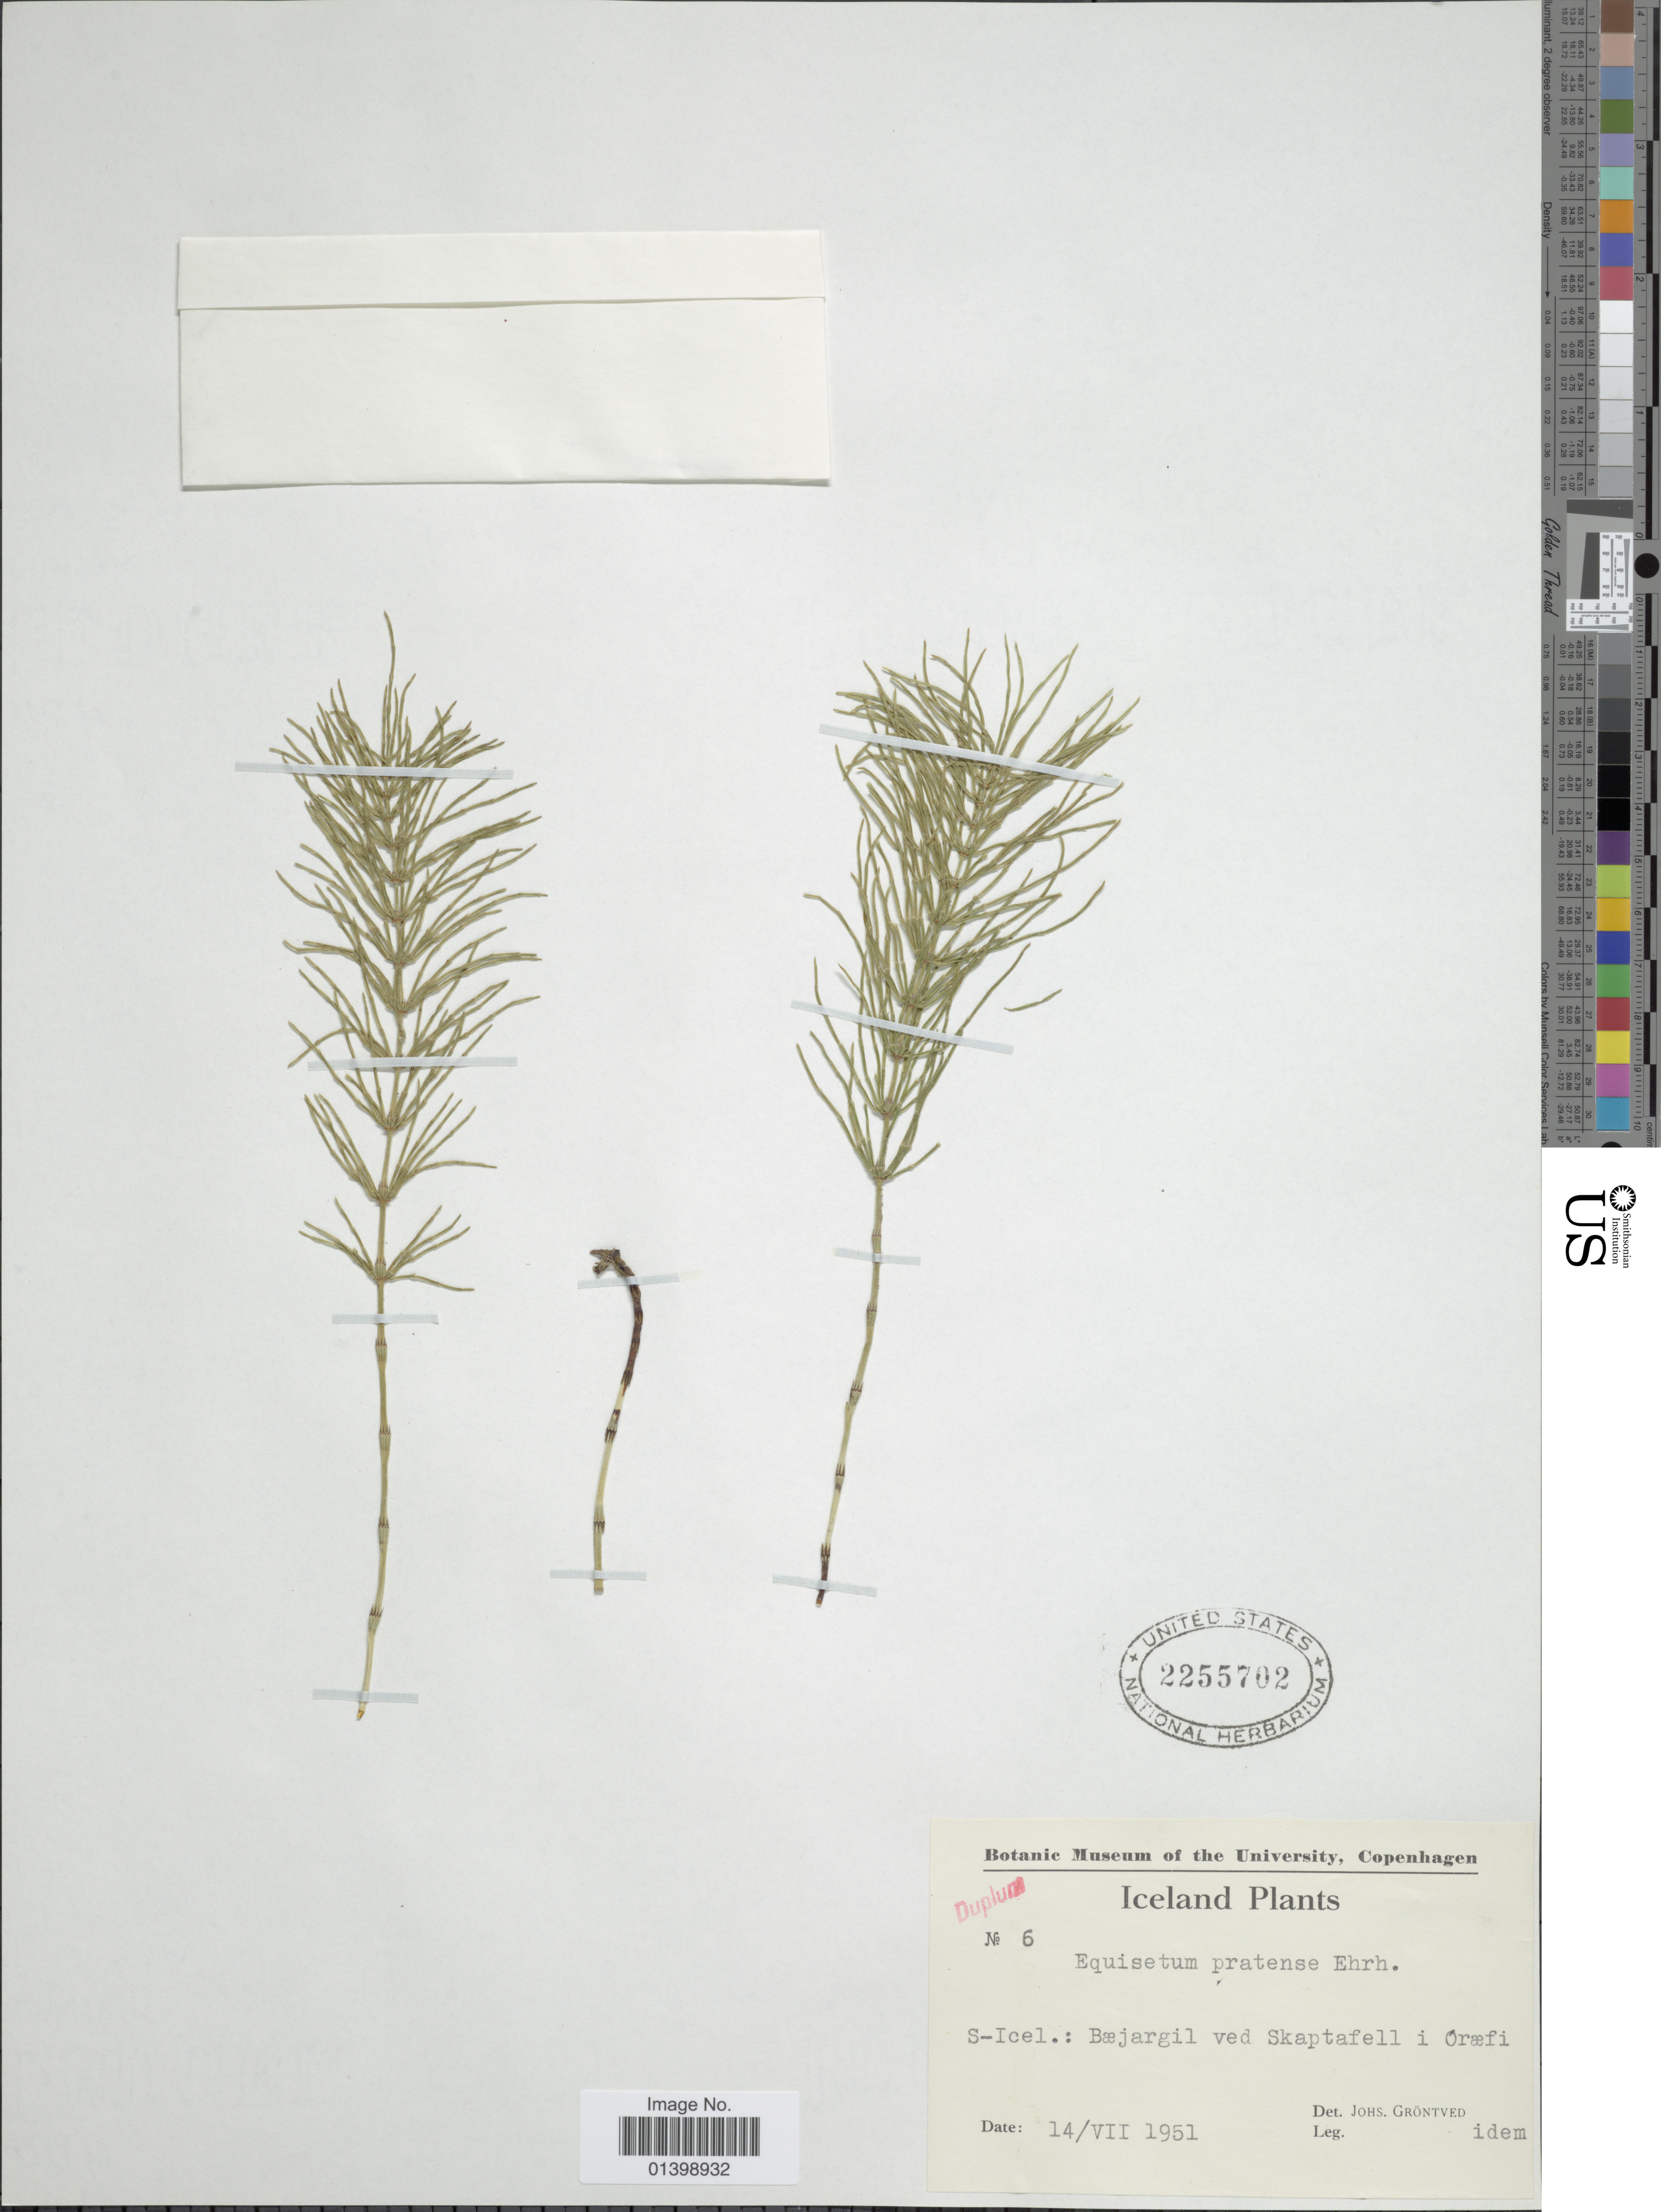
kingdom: Plantae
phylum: Tracheophyta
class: Polypodiopsida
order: Equisetales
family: Equisetaceae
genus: Equisetum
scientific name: Equisetum pratense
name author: Ehrh.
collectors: J. Gröntved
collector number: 6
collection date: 1951-07-14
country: Iceland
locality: S-Icel: Bæjargil ved Skaptafell i Oræfi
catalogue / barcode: US 2255702